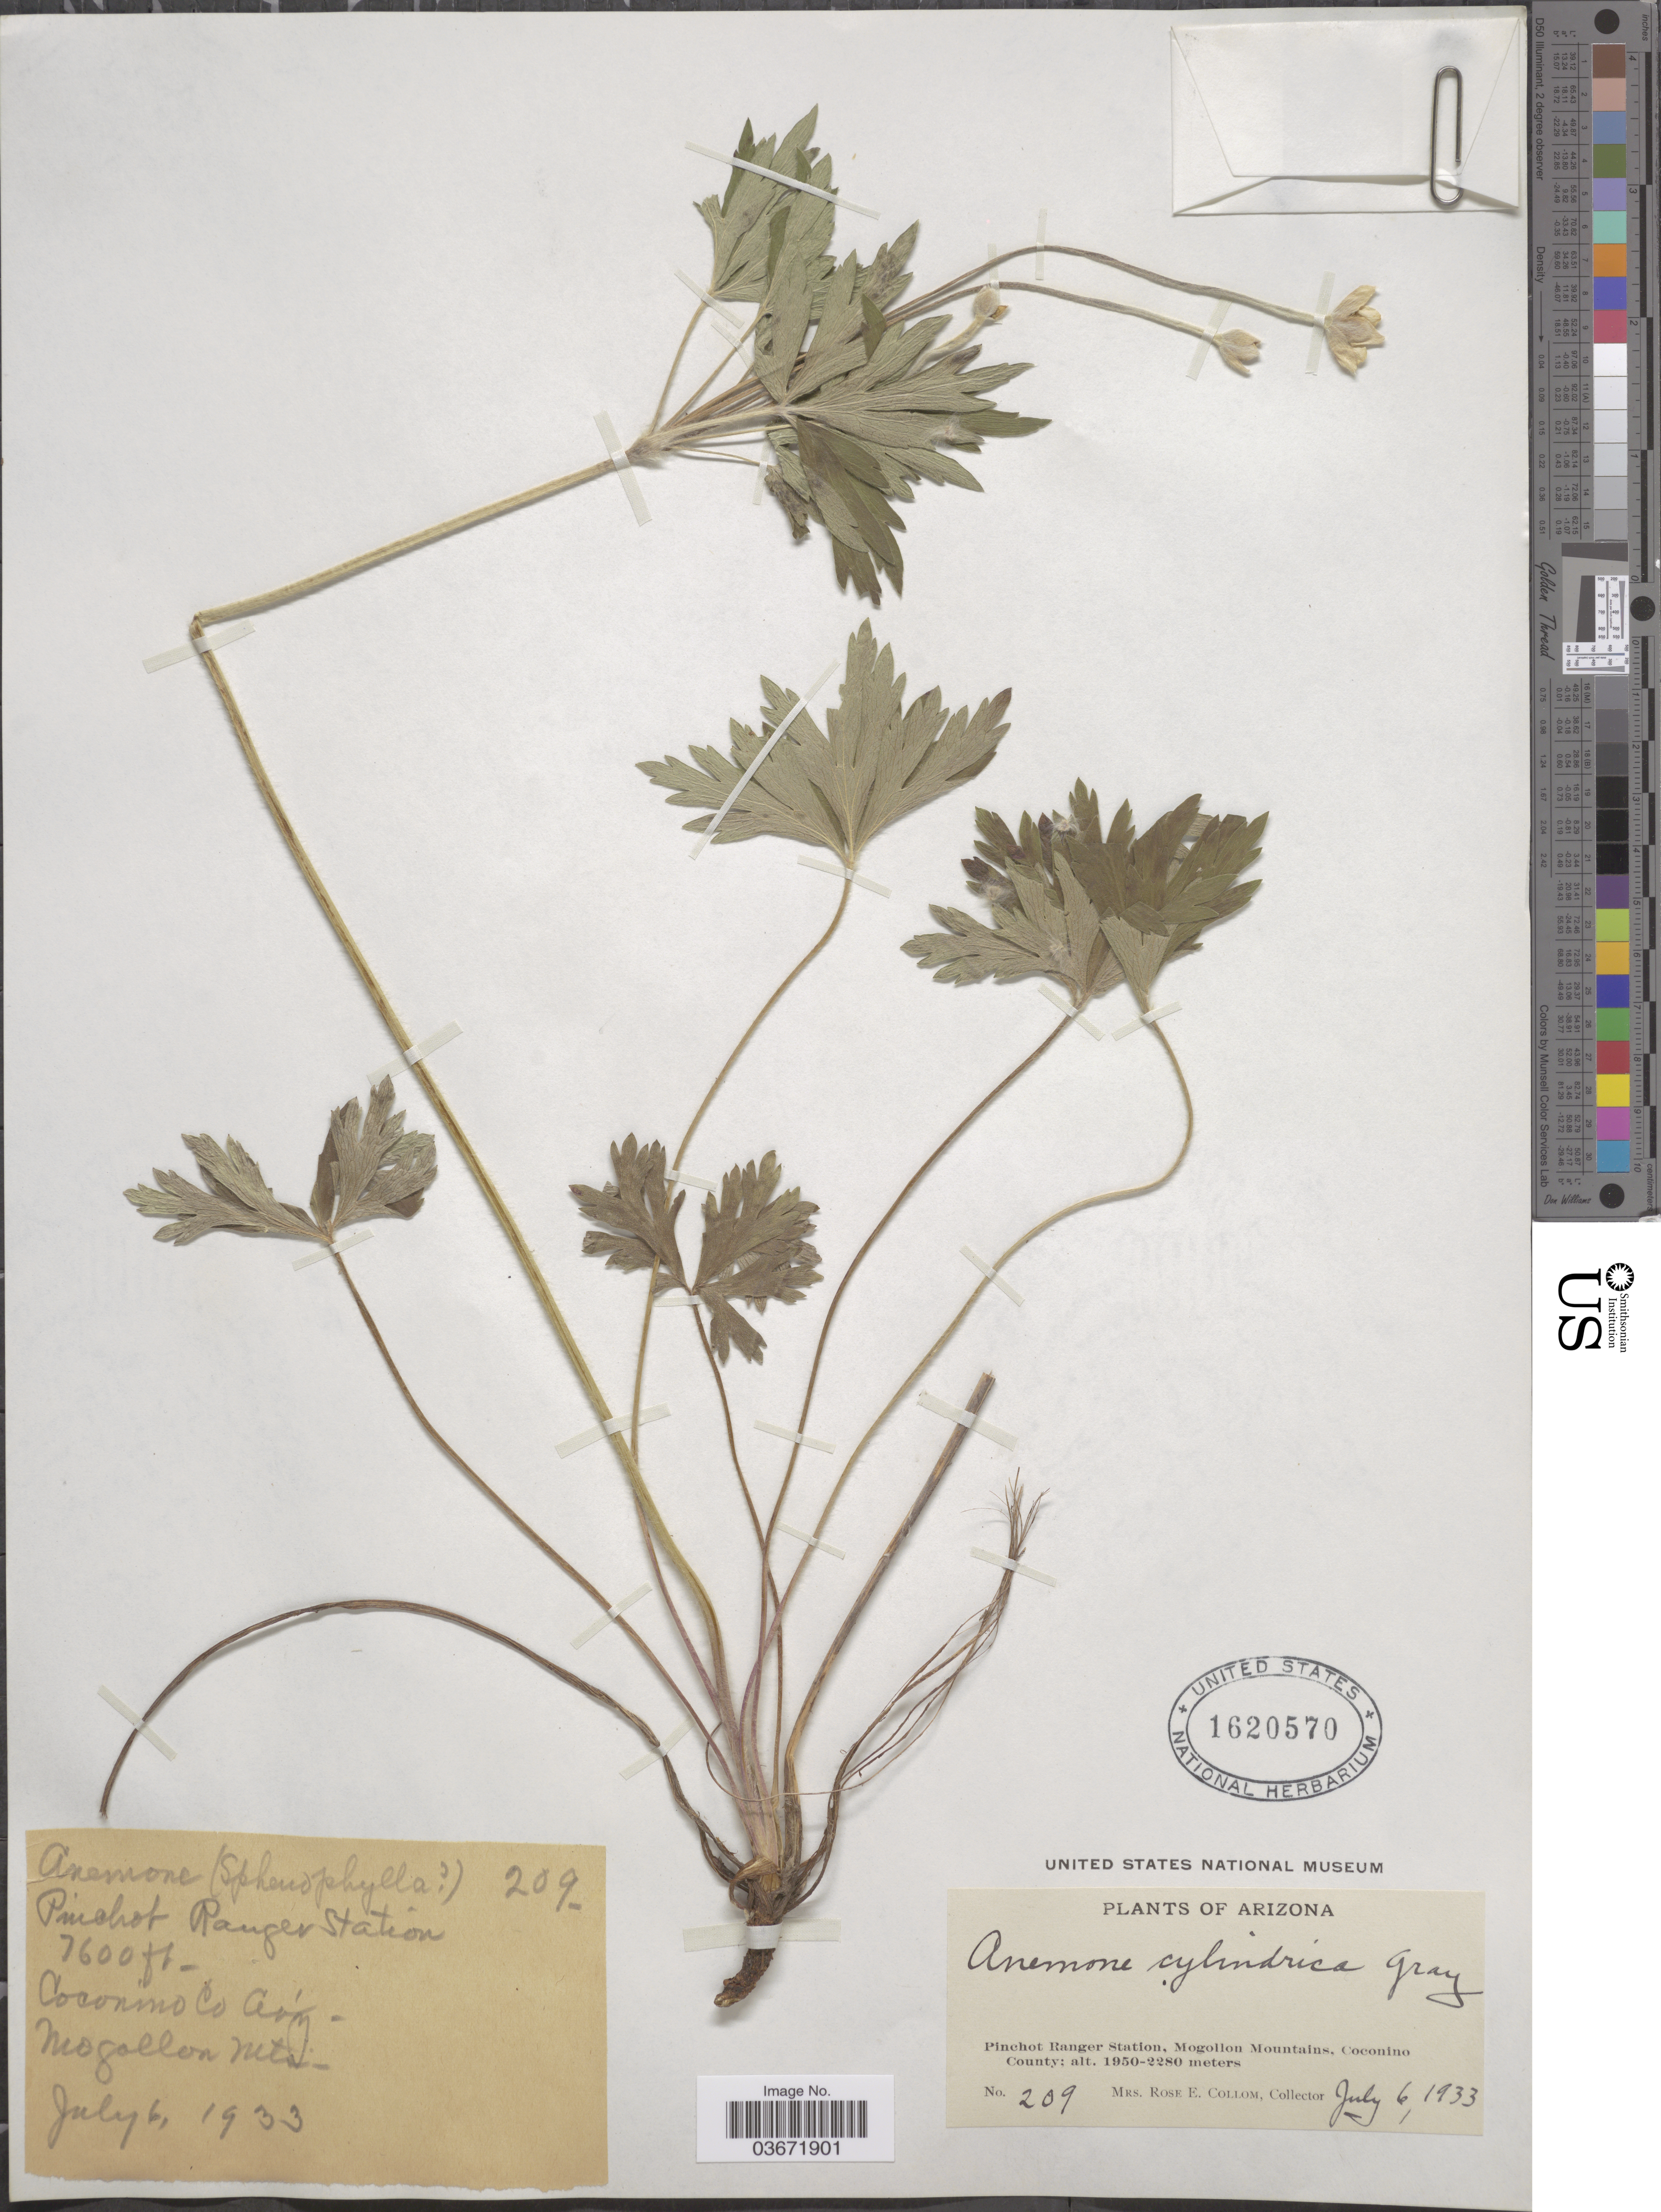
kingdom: Plantae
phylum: Tracheophyta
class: Magnoliopsida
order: Ranunculales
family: Ranunculaceae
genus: Anemone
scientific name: Anemone cylindrica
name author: A. Gray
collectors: R. E. Collom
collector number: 209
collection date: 1933-07-06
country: United States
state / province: Arizona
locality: Pinchot Ranger Station, Mogollon Mountains, Coconino County.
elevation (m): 2316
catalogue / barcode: US 1620570